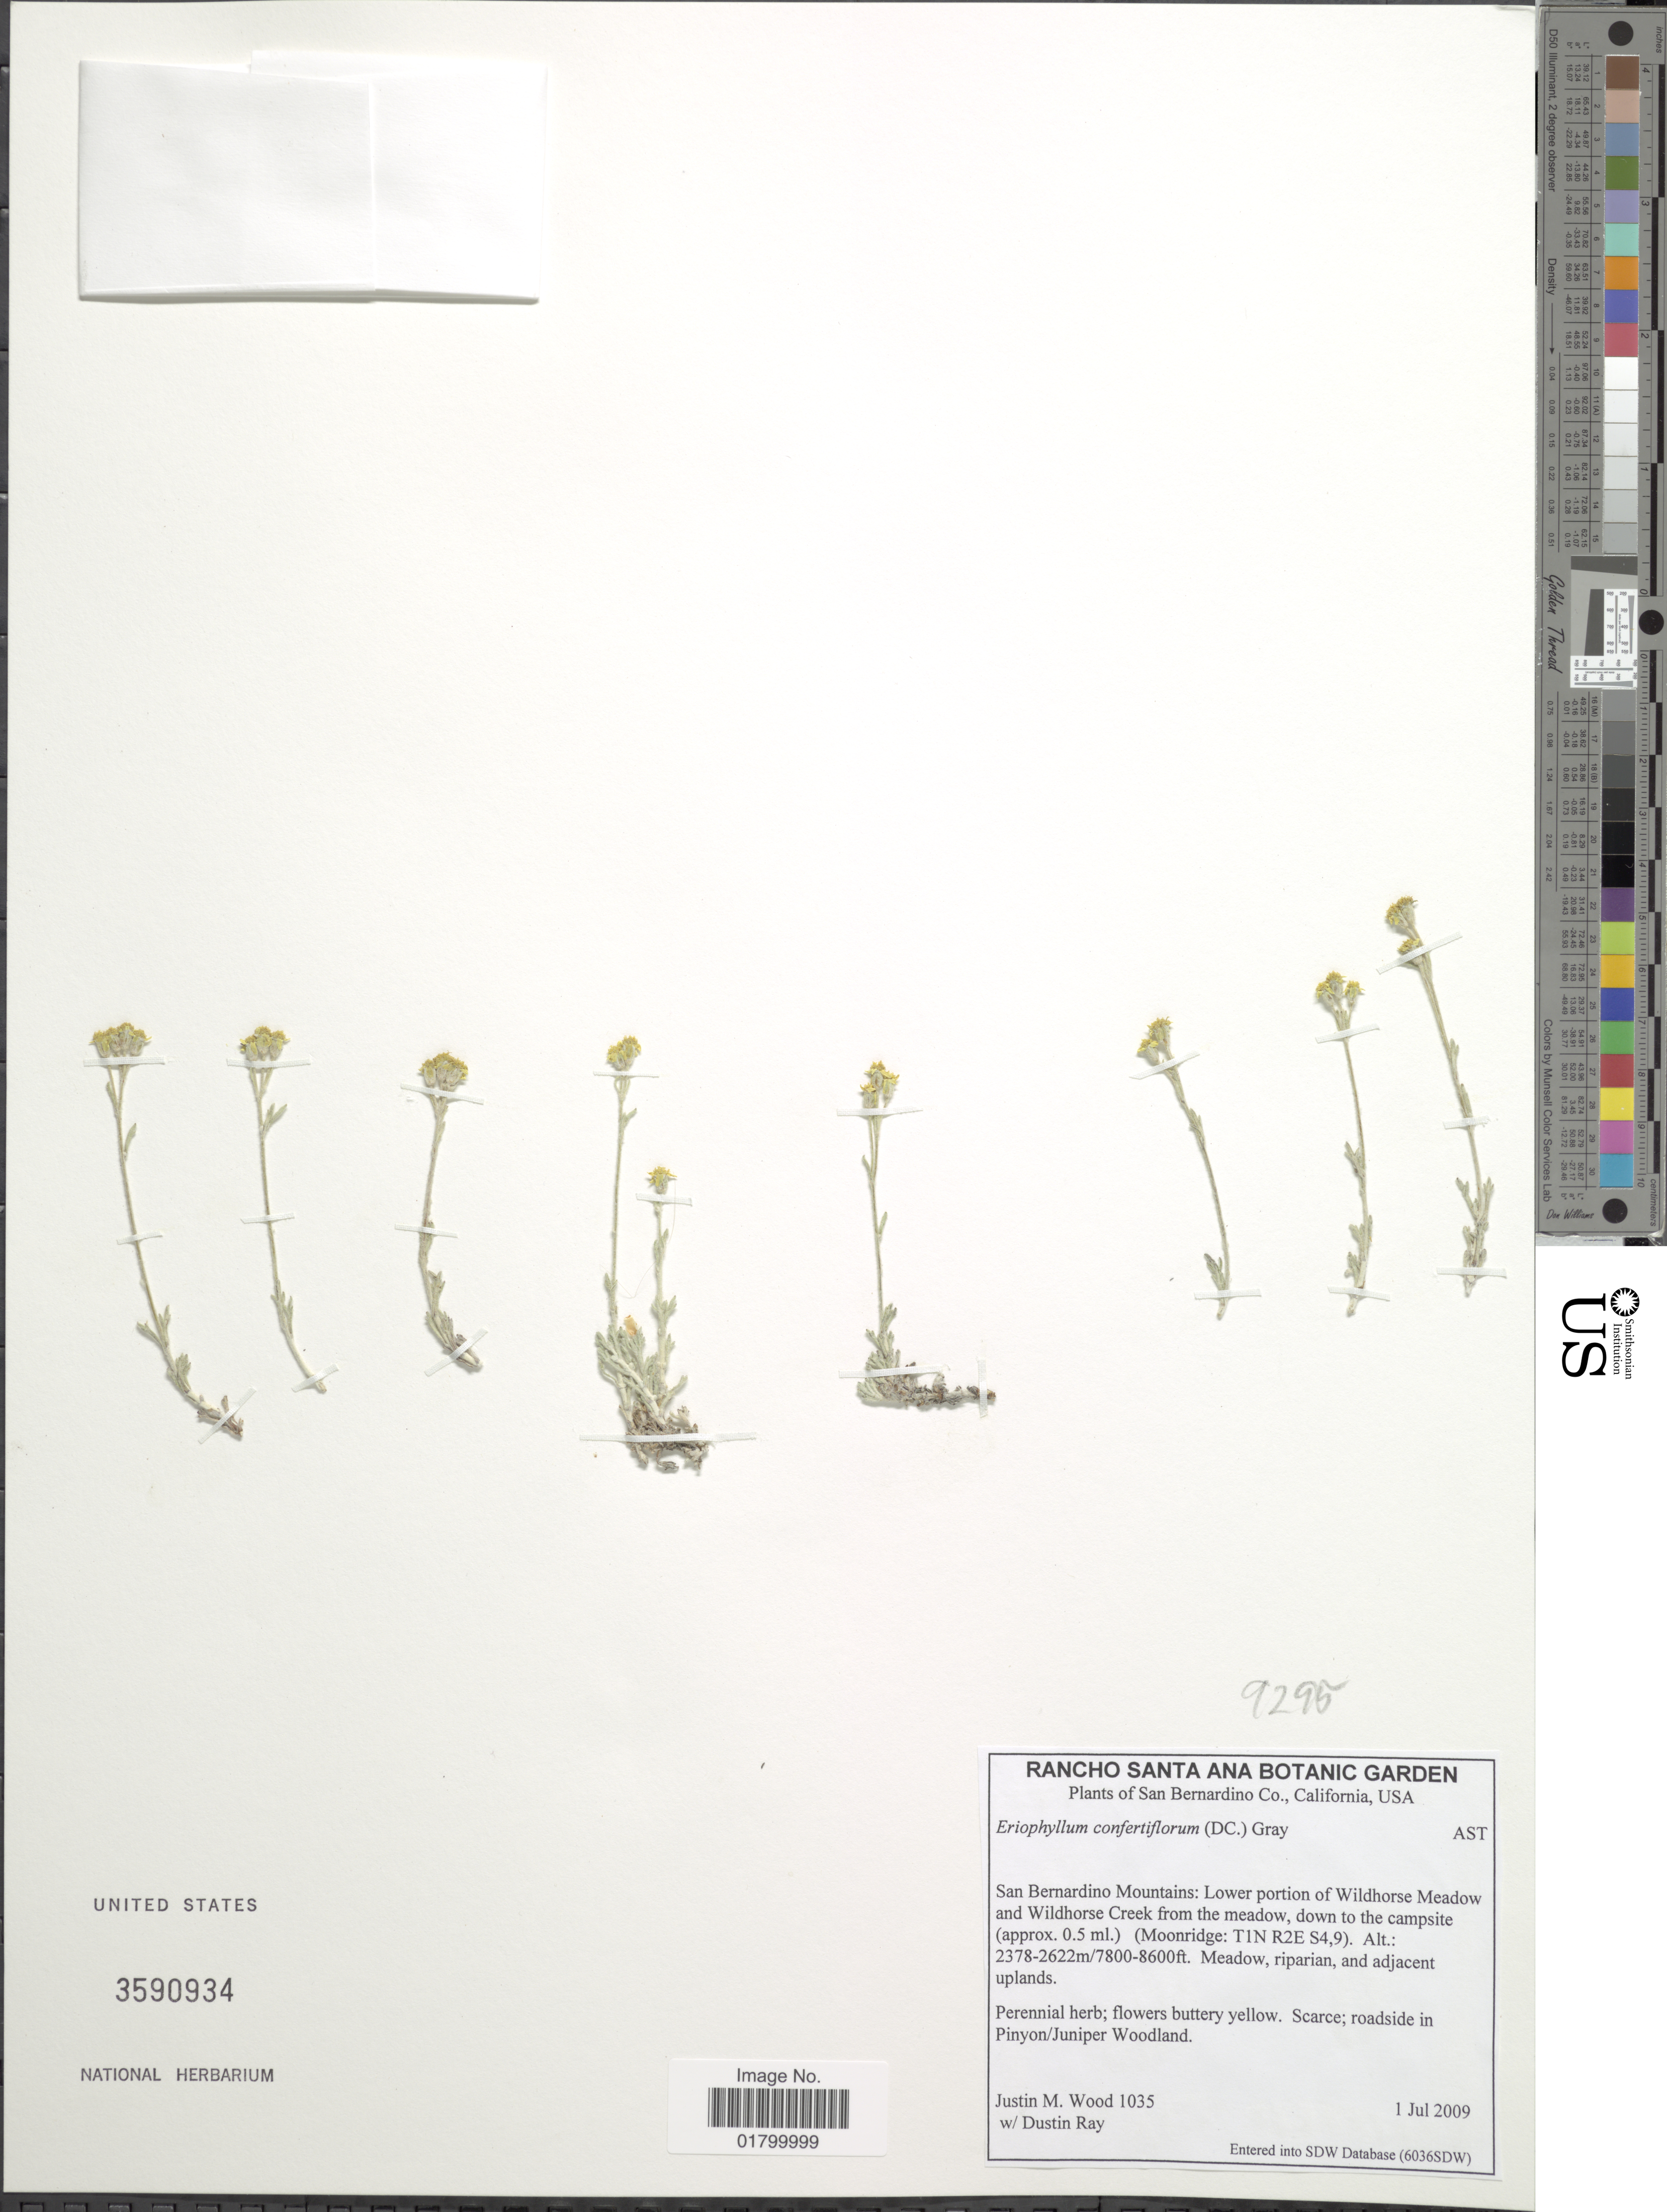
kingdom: Plantae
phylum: Tracheophyta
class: Magnoliopsida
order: Asterales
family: Asteraceae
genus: Eriophyllum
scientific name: Eriophyllum confertiflorum var. tridactylum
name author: (Rydb.) Munz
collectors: J. M. Wood & D. Ray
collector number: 1035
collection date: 2009-07-01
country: United States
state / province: California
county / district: San Bernardino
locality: San Bernardino Co., California, San Bernardino Mountains: Lower portion of Wildhorse Meadow and Wildhorse Creek from the meadow, donw to the campsite (approx. 0.5 ml) (Moonridge T1N R2E S4.9)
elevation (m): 2377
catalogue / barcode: US 3590934